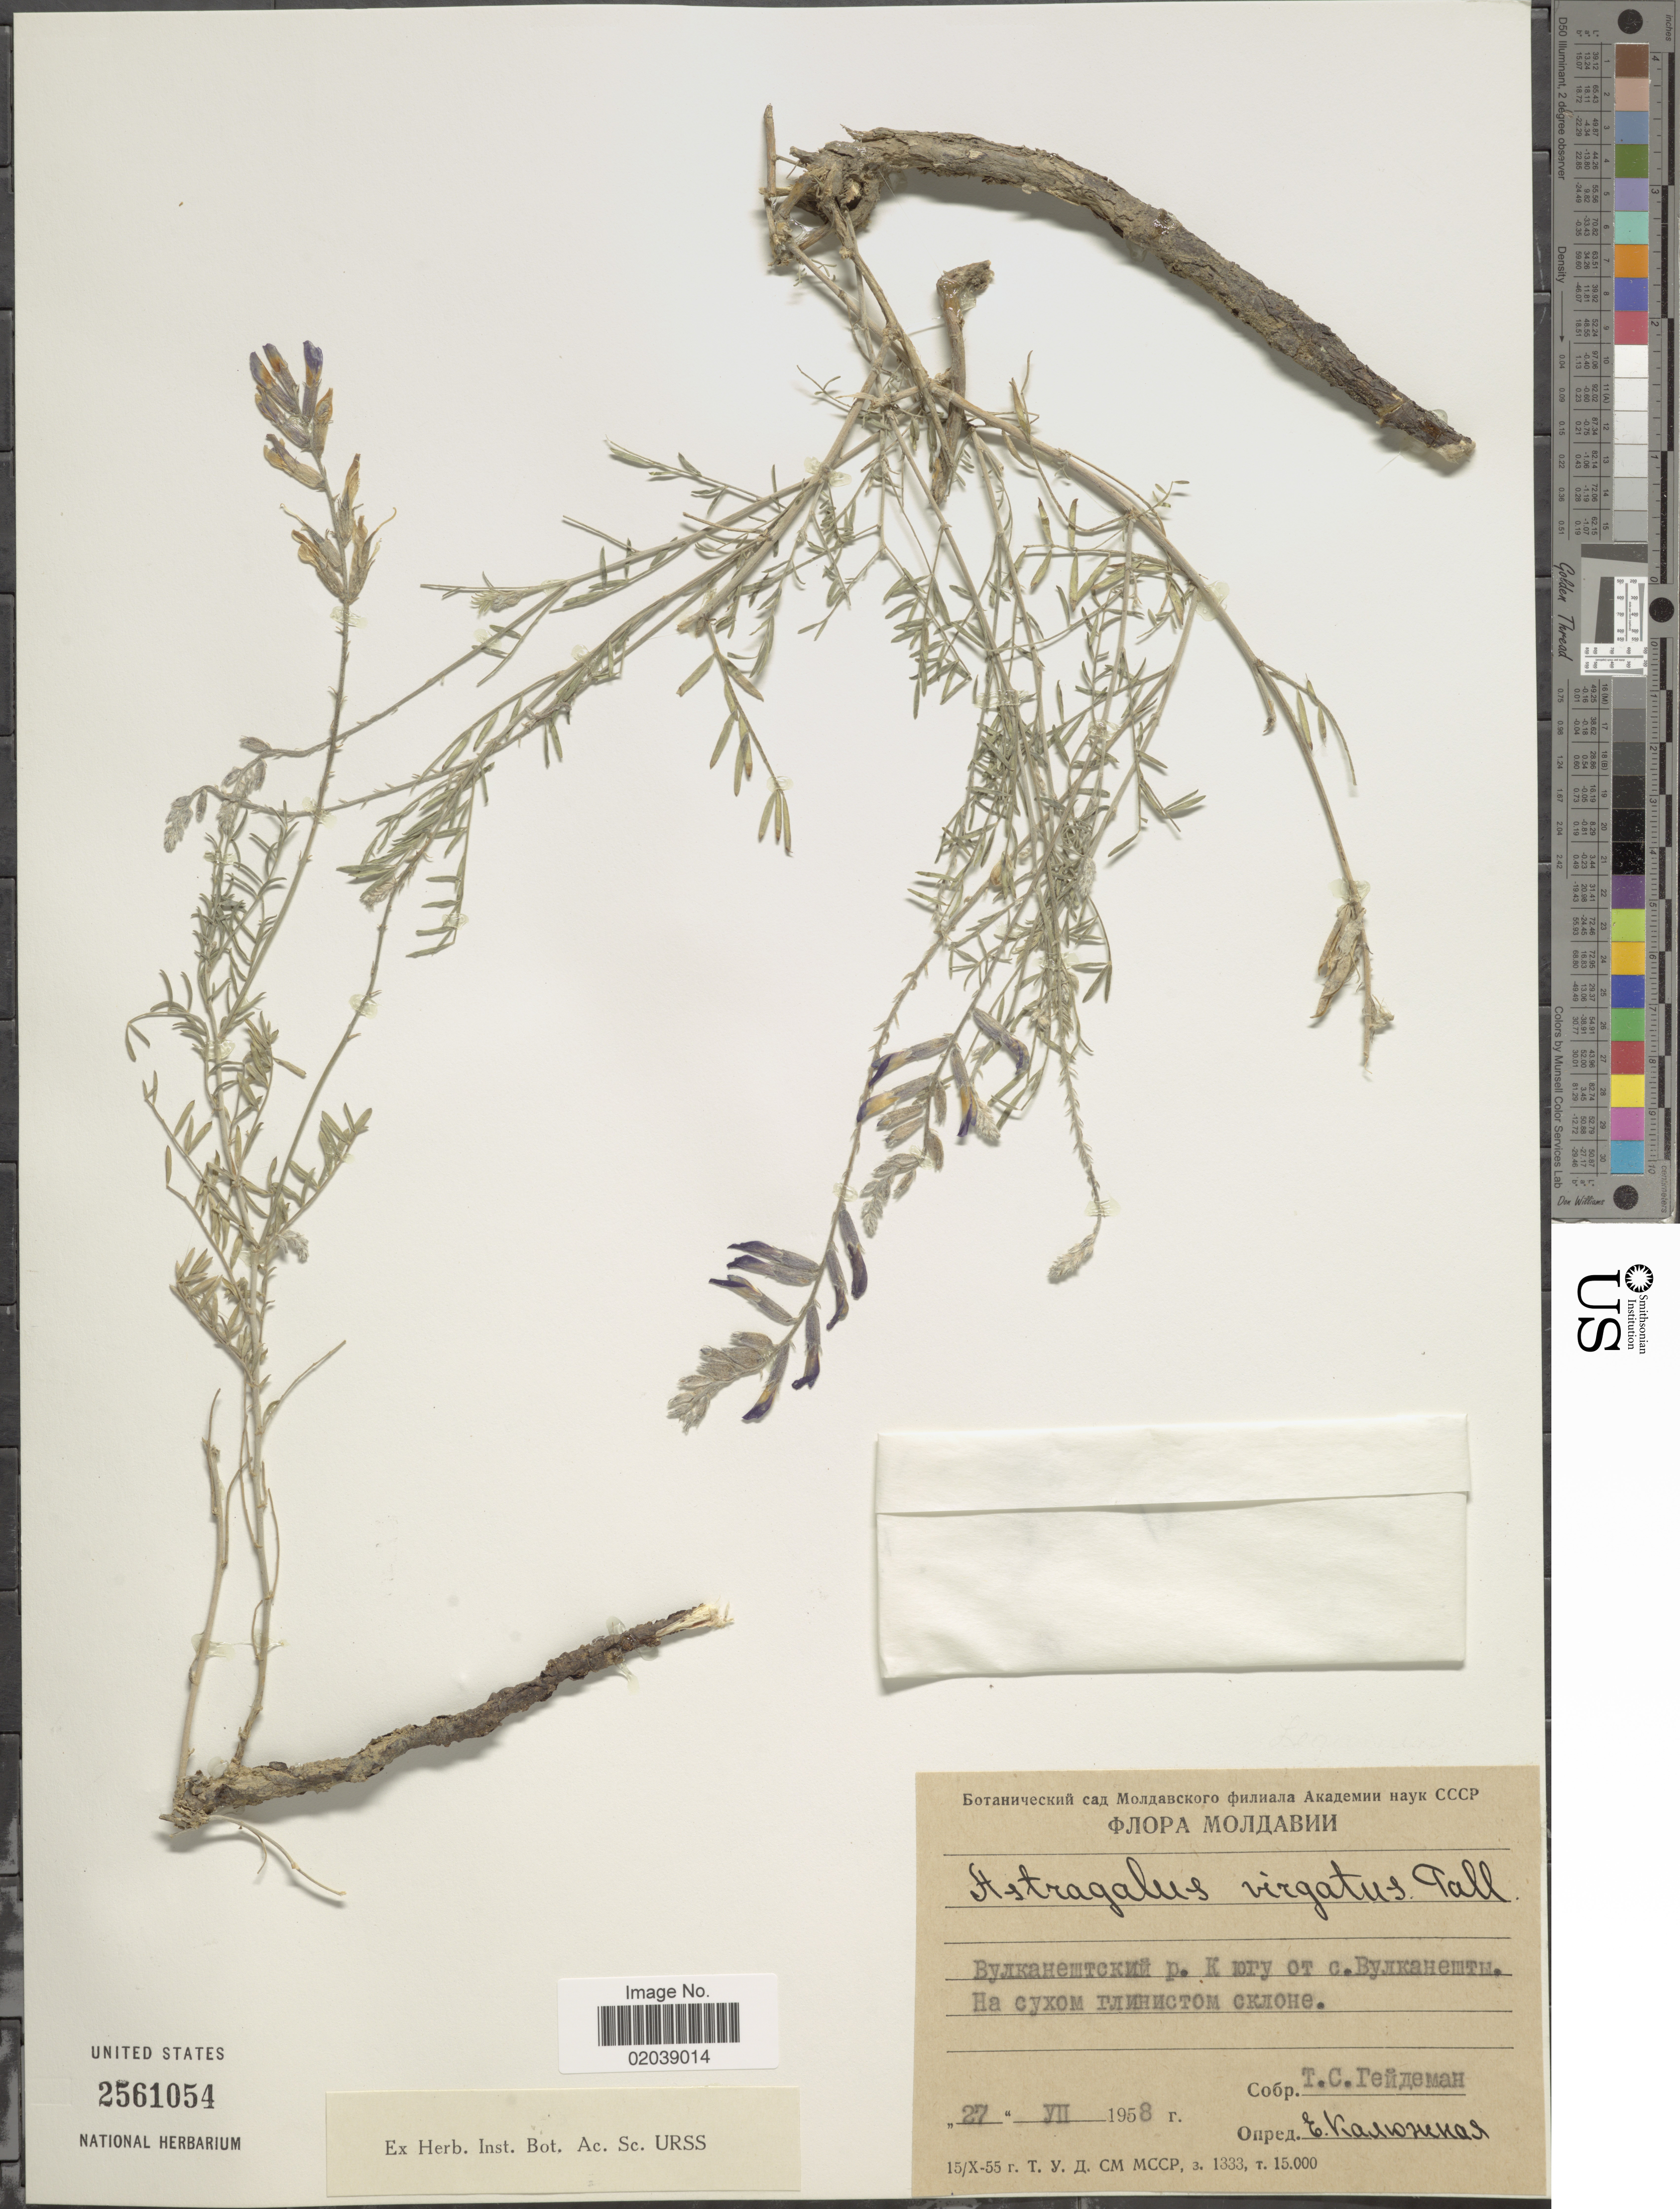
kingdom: Plantae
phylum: Tracheophyta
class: Magnoliopsida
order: Fabales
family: Fabaceae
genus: Astragalus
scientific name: Astragalus vimineus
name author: Pall.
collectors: T. Geideman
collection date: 1958-07-27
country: Moldova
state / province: Găgăuzia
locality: Vulcanesti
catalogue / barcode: US 2561054